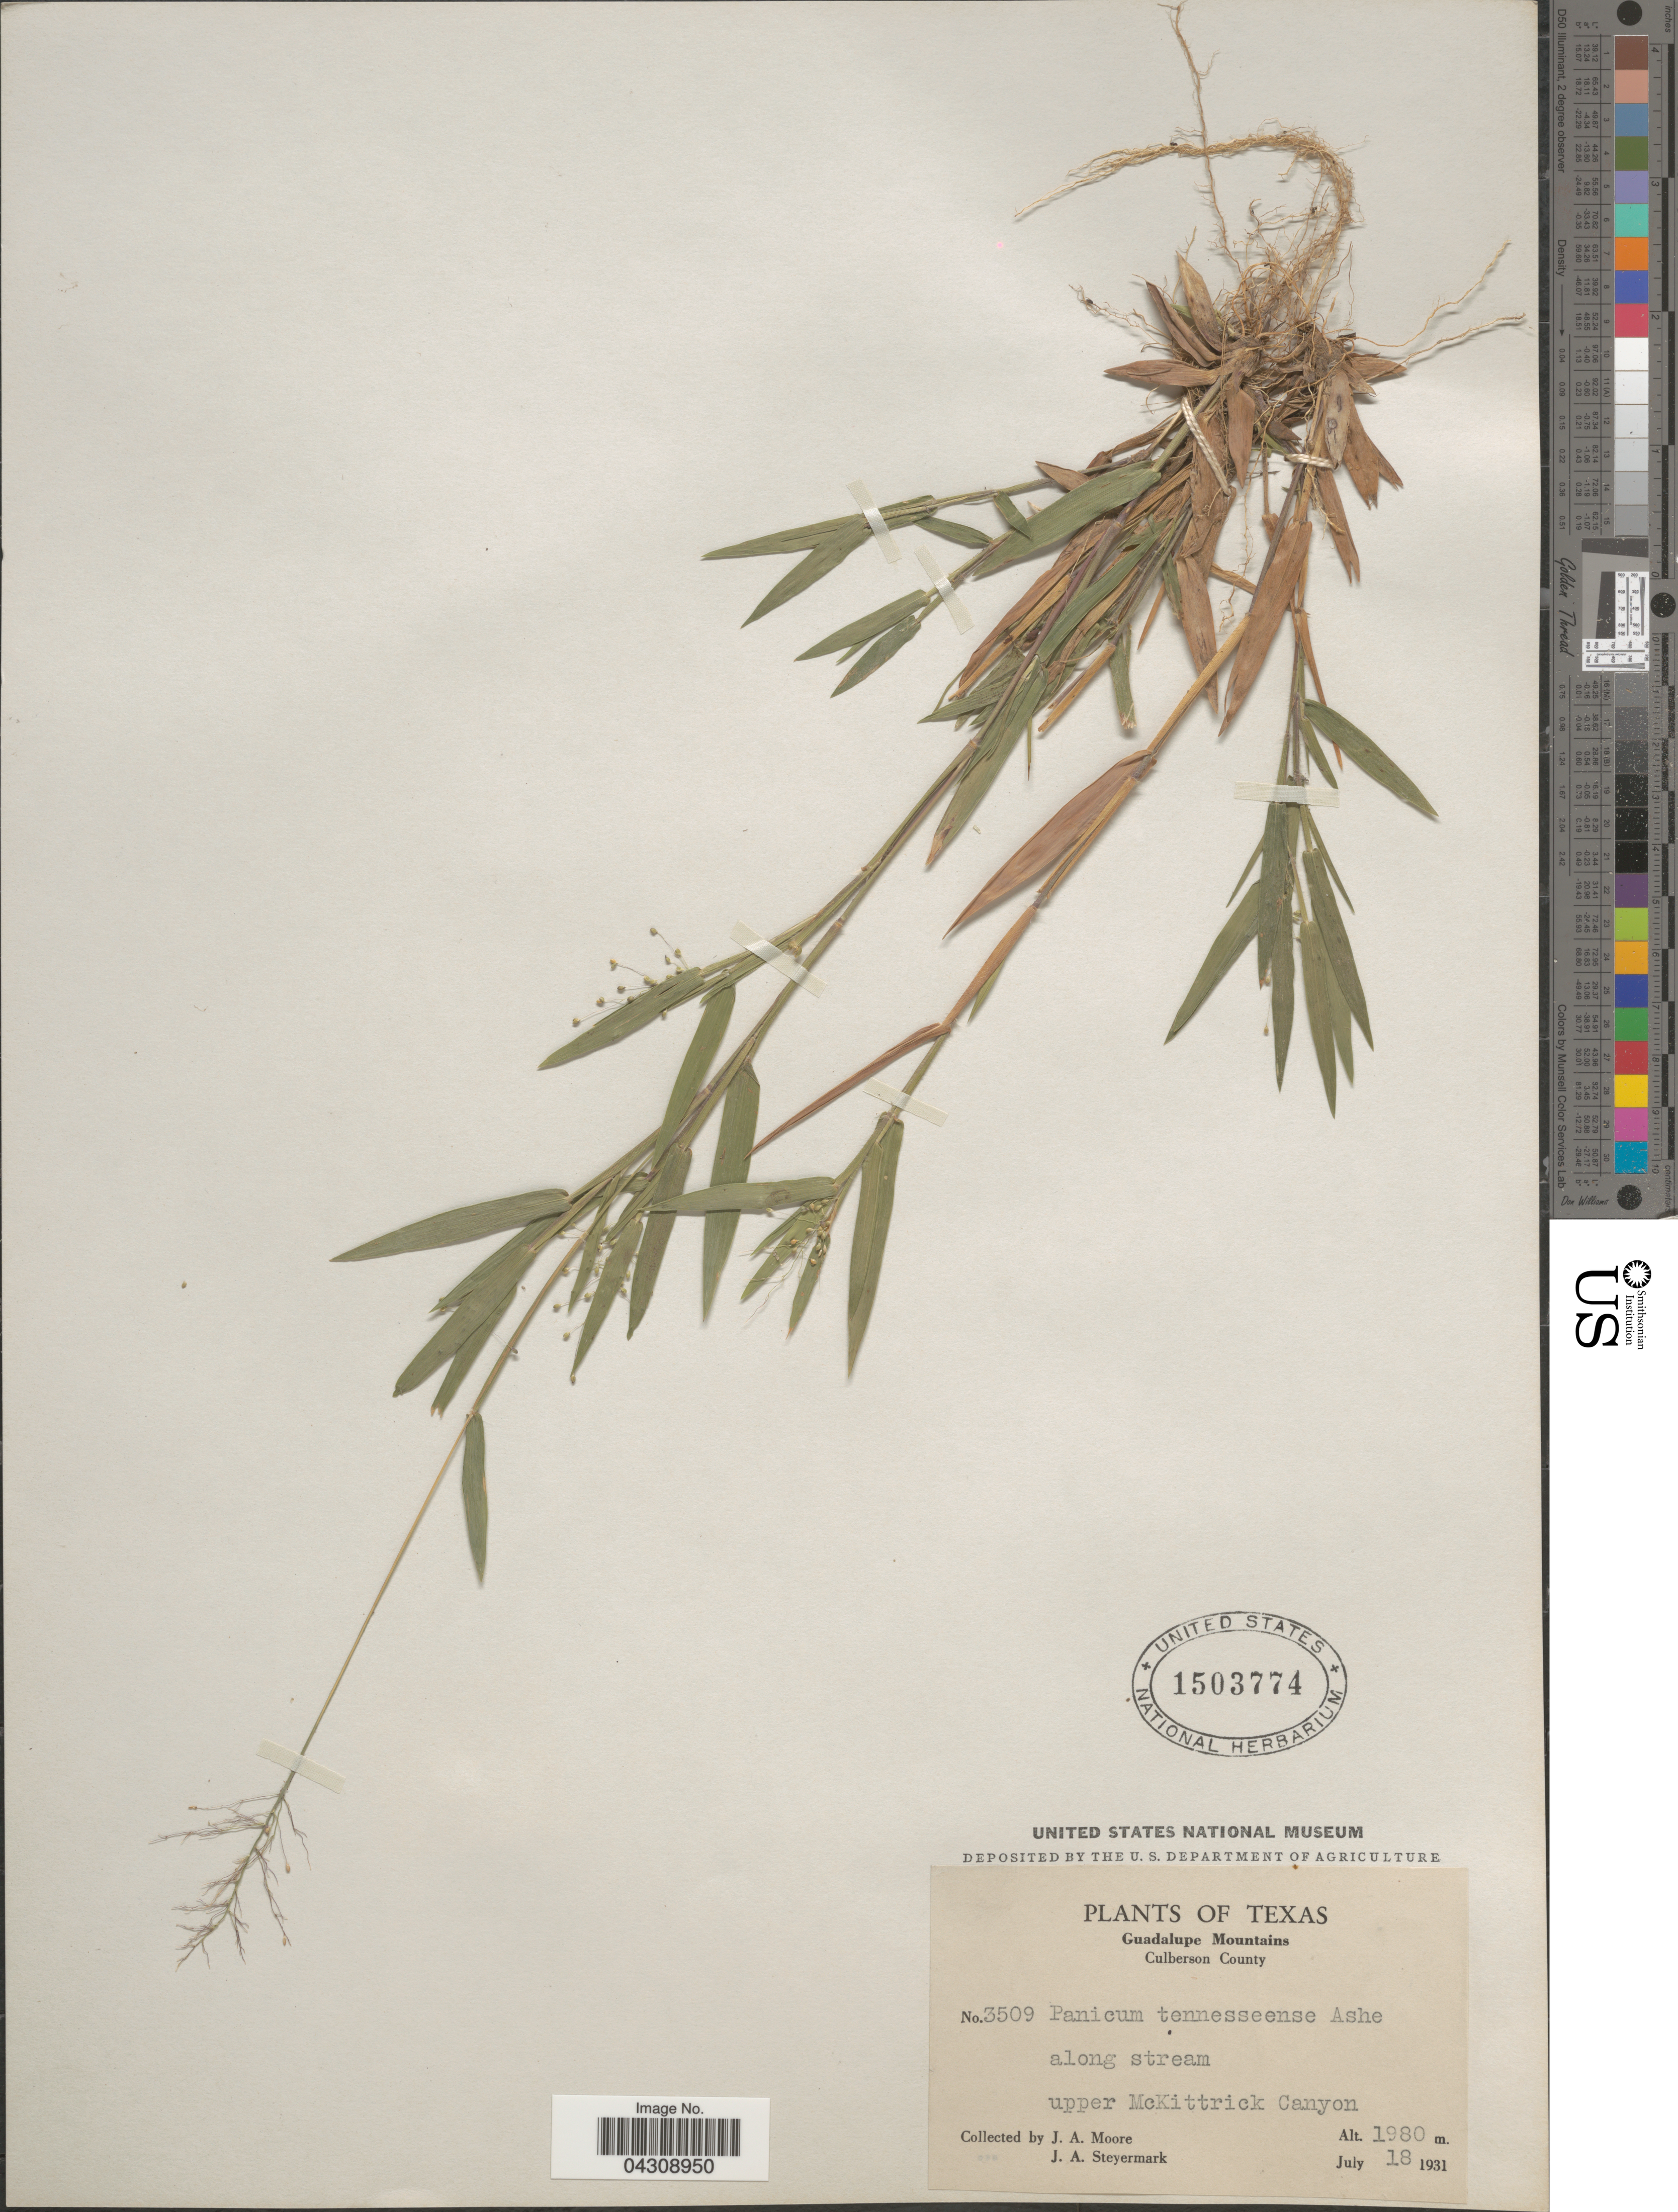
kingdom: Plantae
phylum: Tracheophyta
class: Liliopsida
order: Poales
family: Poaceae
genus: Dichanthelium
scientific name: Dichanthelium acuminatum var. acuminatum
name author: (Sw.) Gould & C.A. Clark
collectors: J. A. Moore & J. Steyermark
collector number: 3509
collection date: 1931-07-18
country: United States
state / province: Texas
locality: Guadalupe Mountains. Culberson County. Along stream upper McKittrick Canyon.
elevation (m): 1980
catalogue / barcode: US 1503774